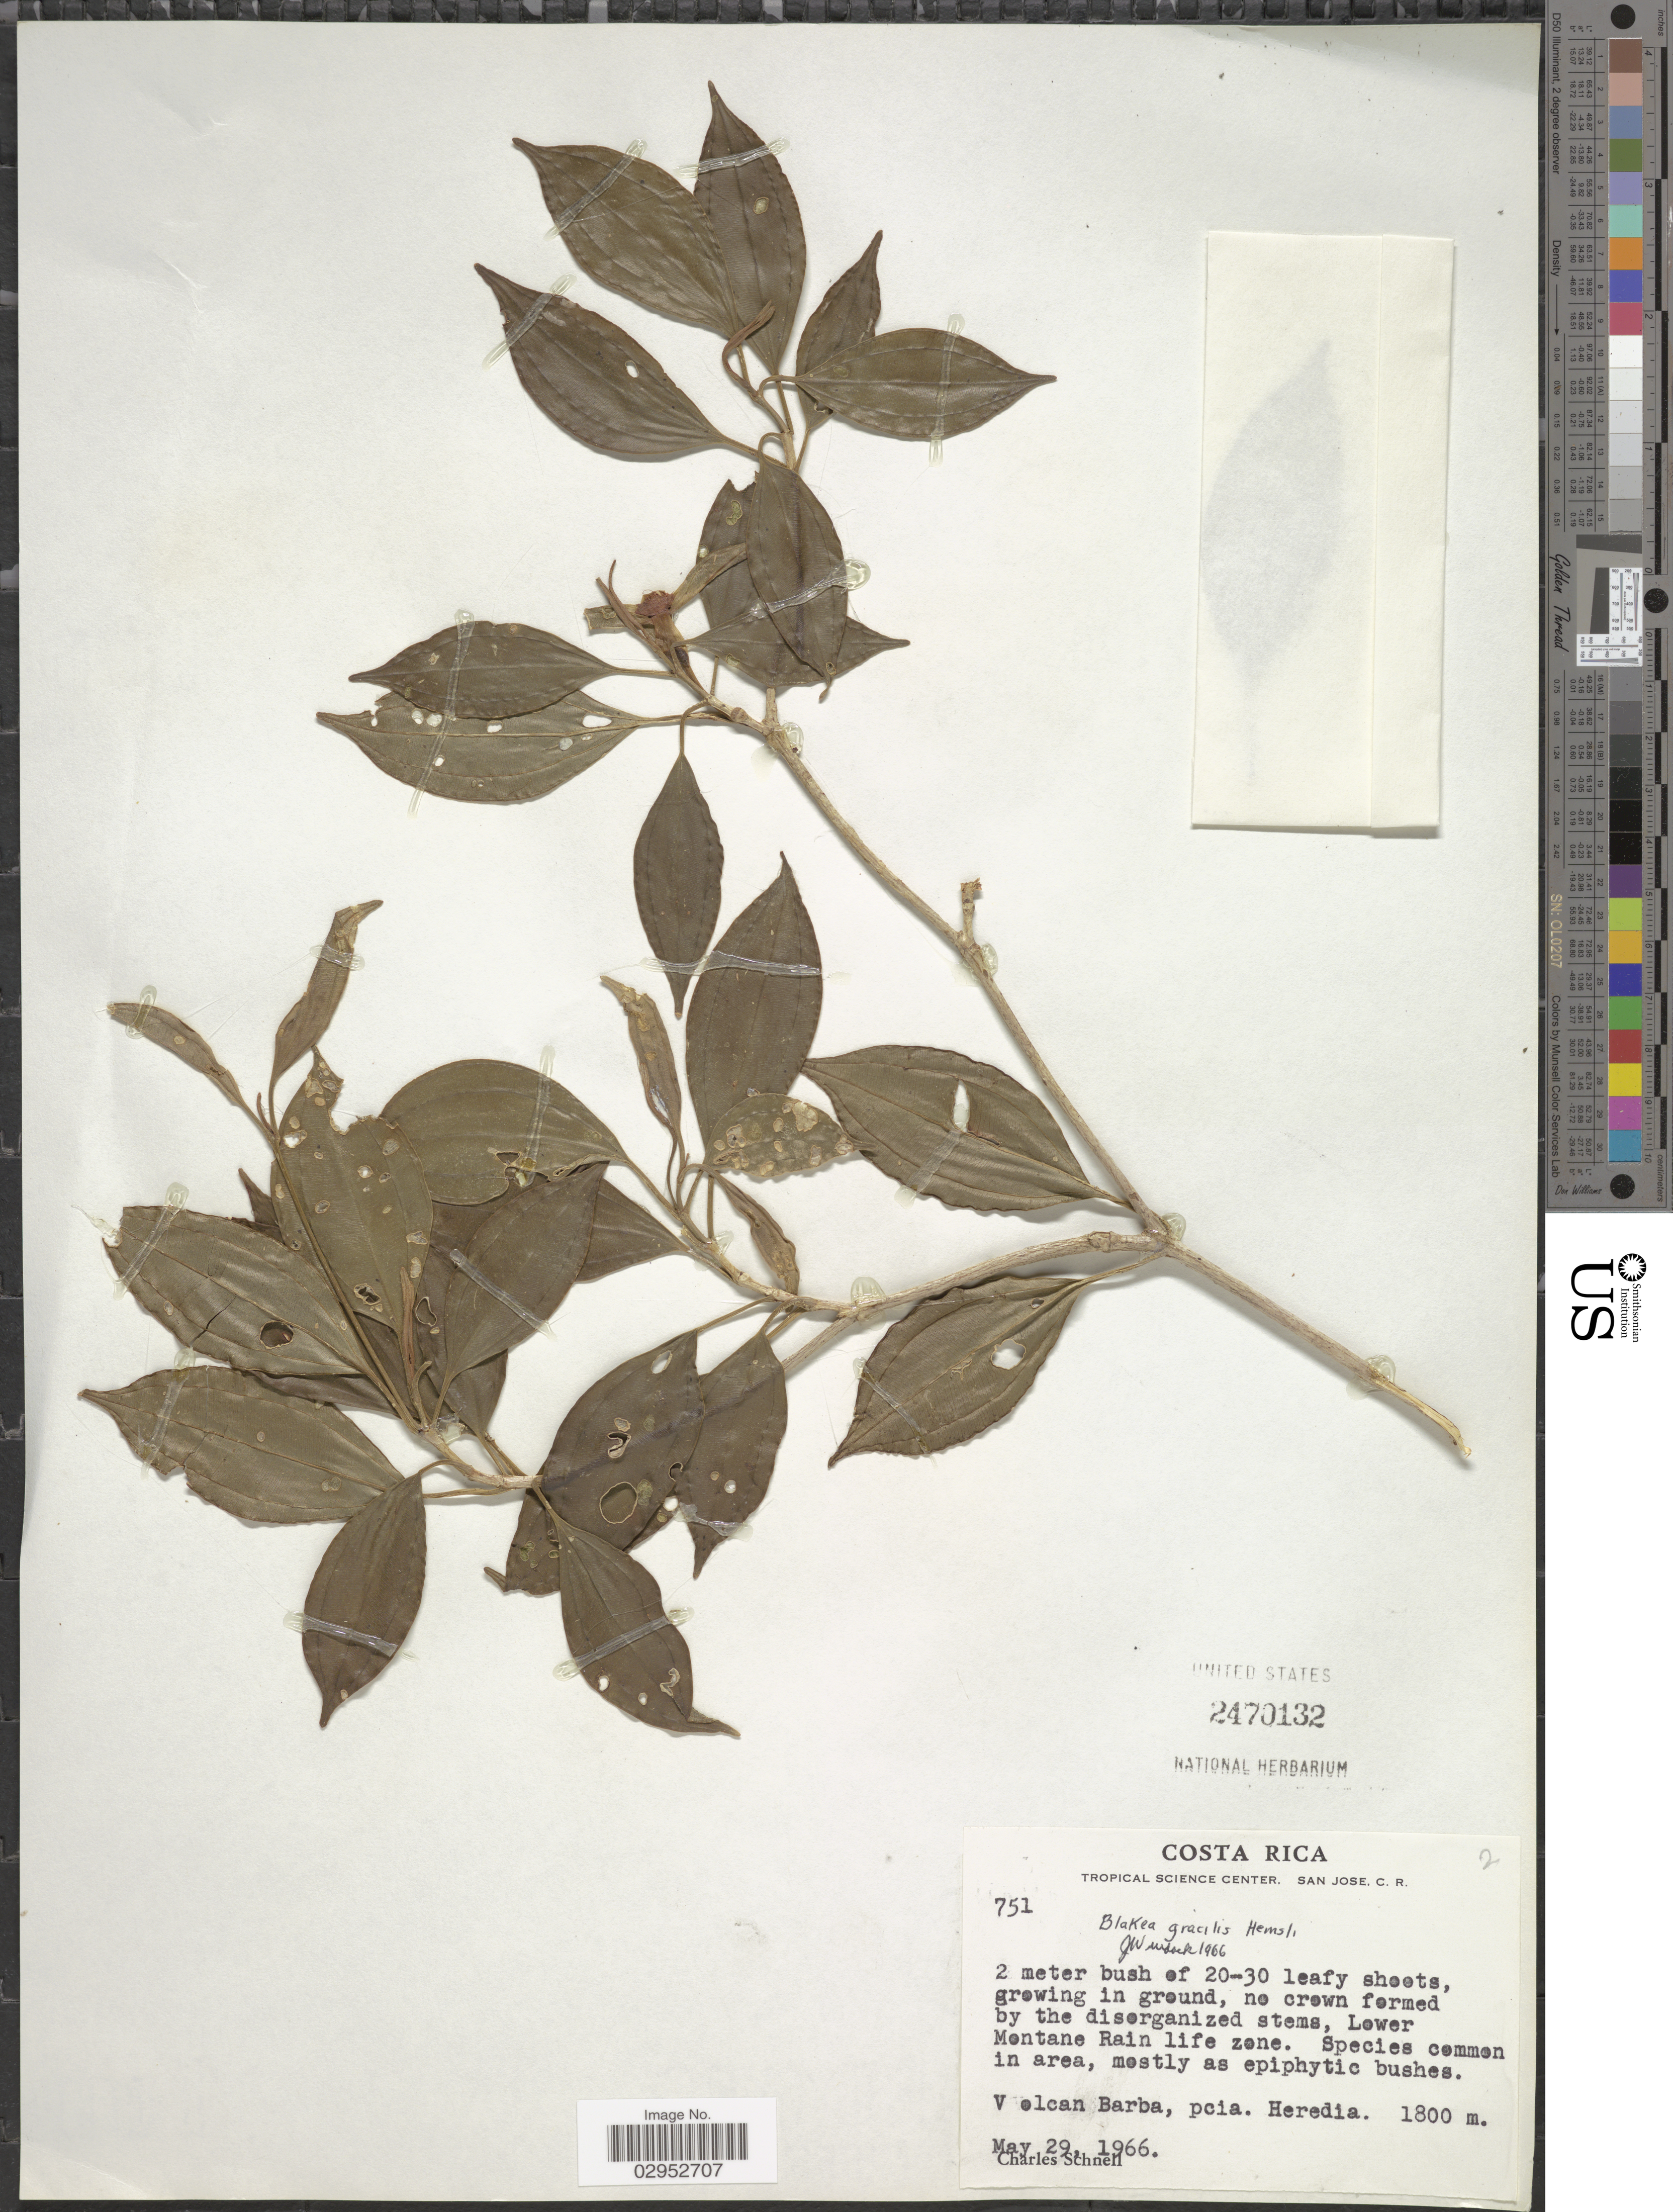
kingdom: Plantae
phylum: Tracheophyta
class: Magnoliopsida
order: Myrtales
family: Melastomataceae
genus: Blakea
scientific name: Blakea gracilis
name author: Hemsl.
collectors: C. Schnell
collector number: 751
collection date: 1966-05-29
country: Costa Rica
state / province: Heredia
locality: Volcan Barba, pcia. Heredia.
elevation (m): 1800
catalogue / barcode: US 2470132